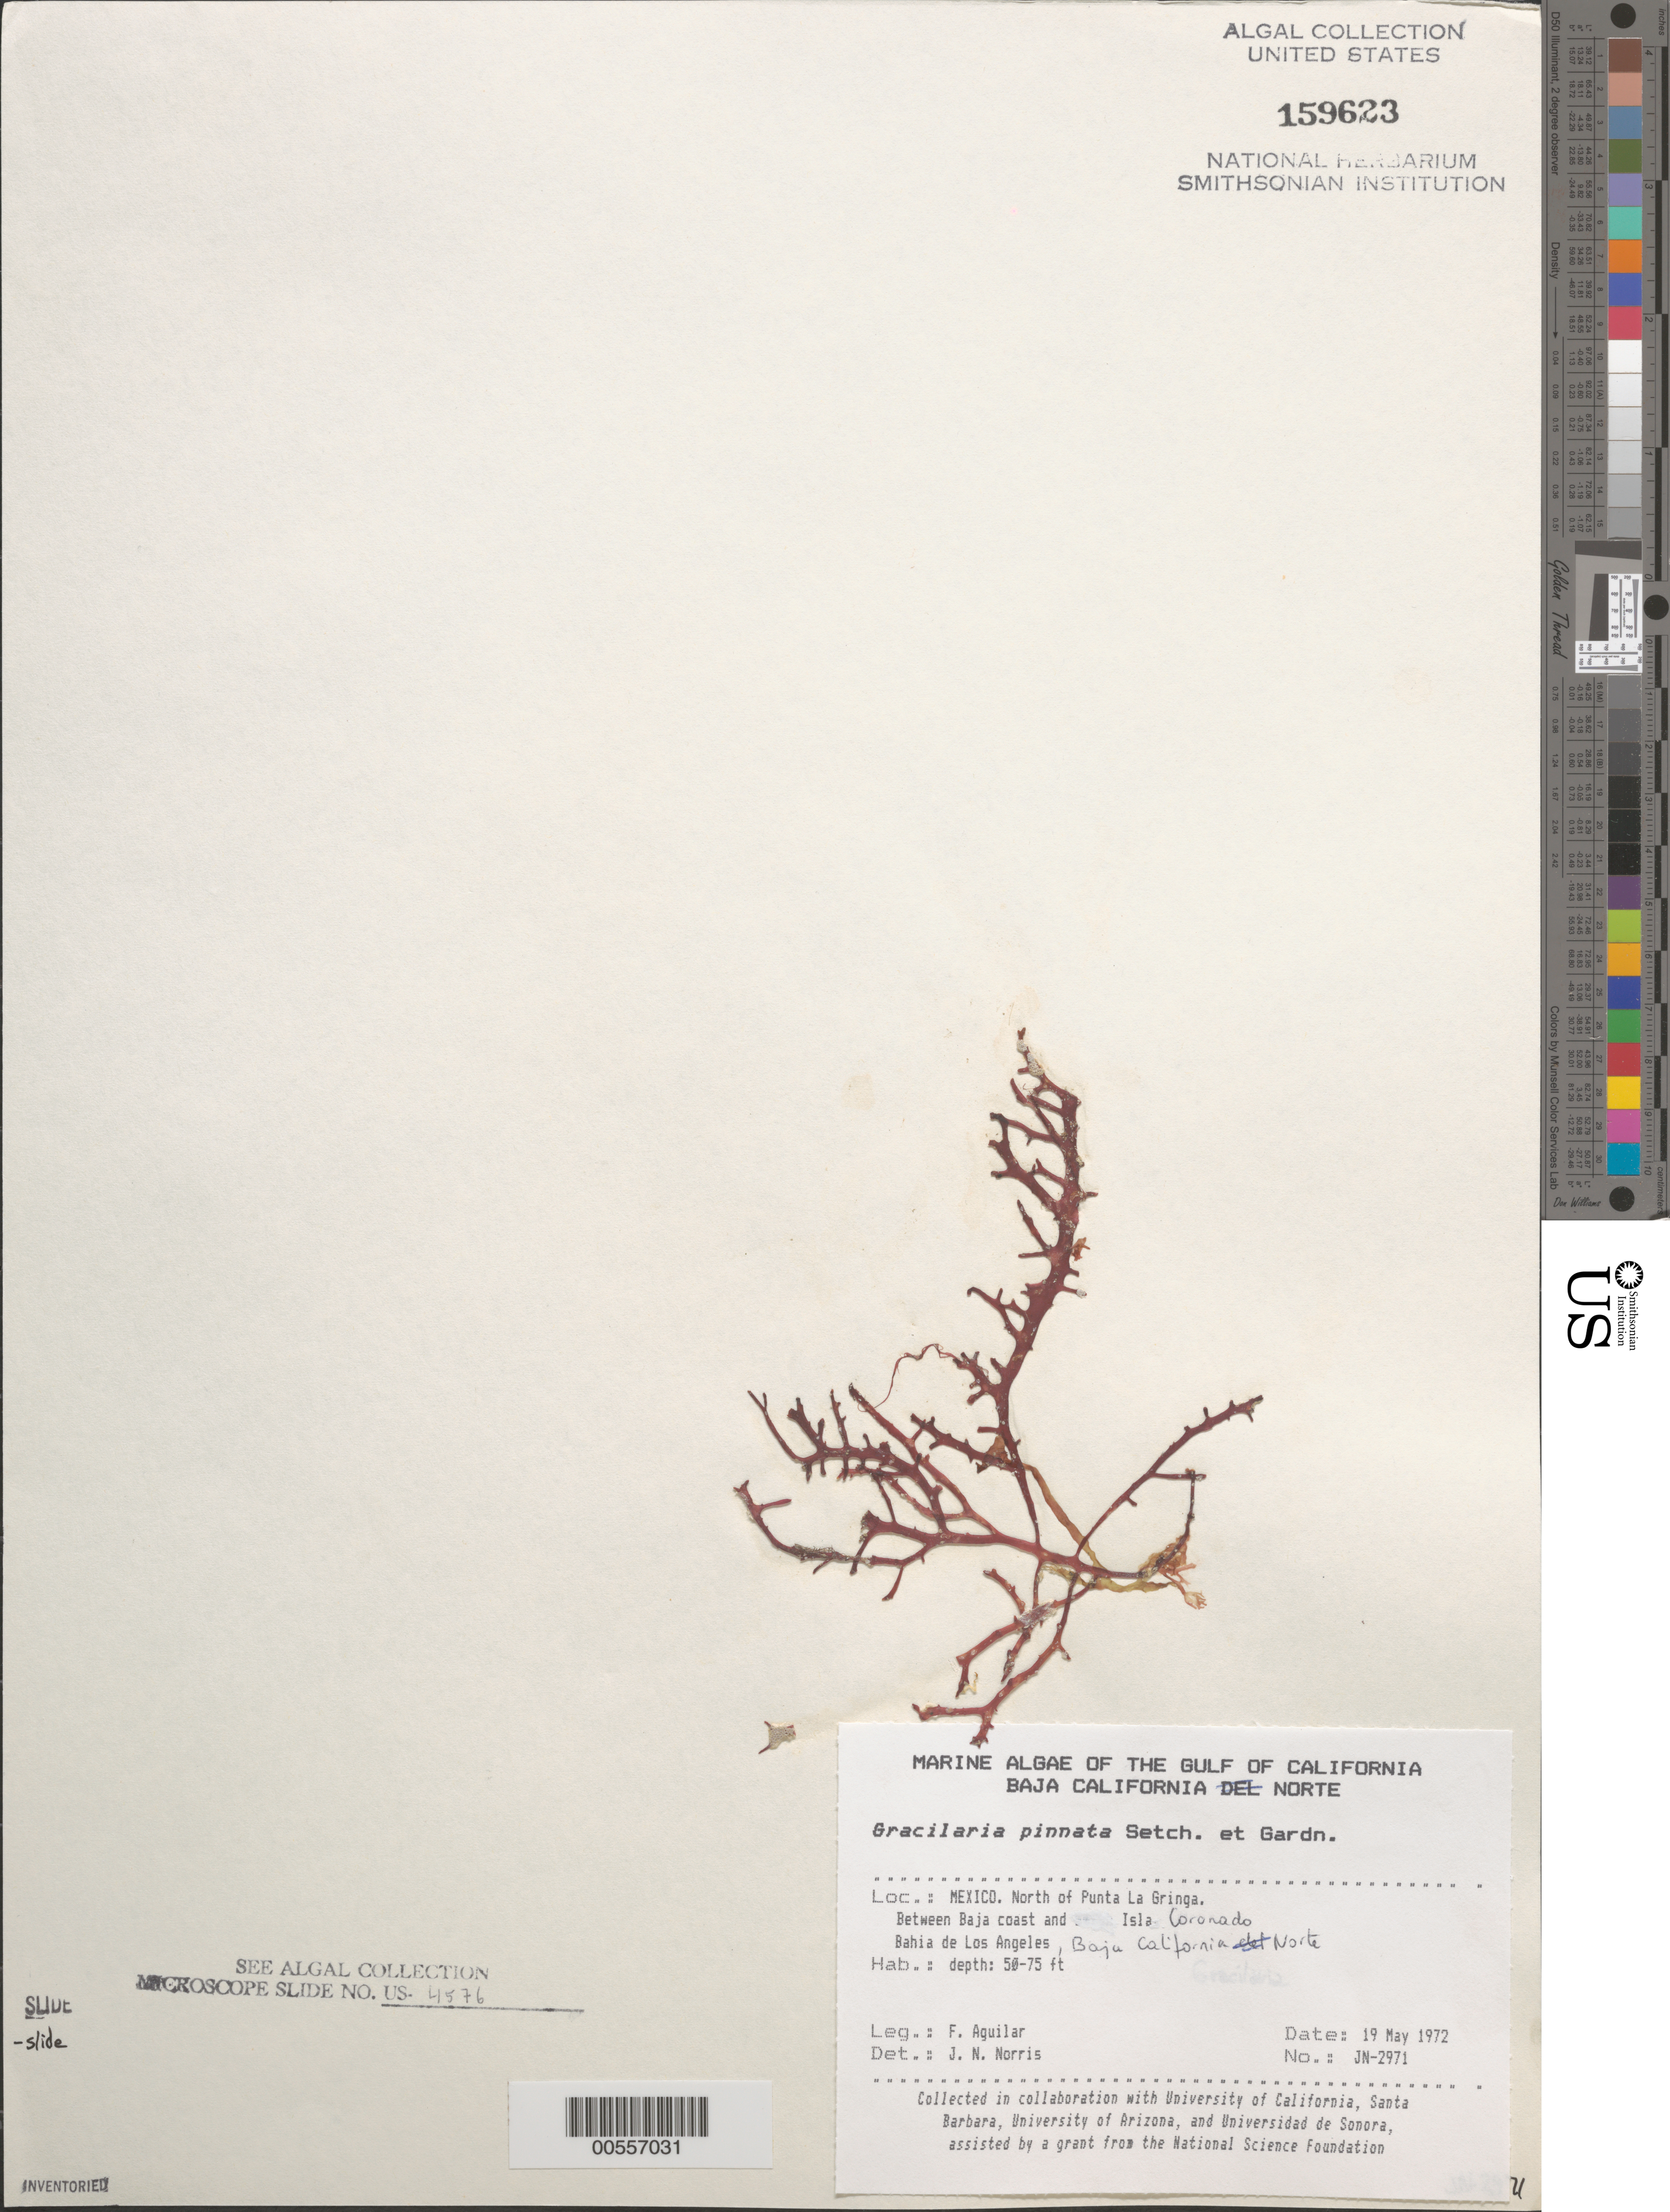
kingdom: Plantae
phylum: Rhodophyta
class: Florideophyceae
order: Gracilariales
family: Gracilariaceae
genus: Gracilaria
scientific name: Gracilaria pinnata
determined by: Norris, James N.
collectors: F. Aguilar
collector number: JN-2971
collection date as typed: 19 May 1972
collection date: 1972-05-19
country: Mexico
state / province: Baja California Norte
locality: Bahia de los Angeles, north of Punta La Gringa, between Baja and Isla Coronado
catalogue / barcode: US 159623